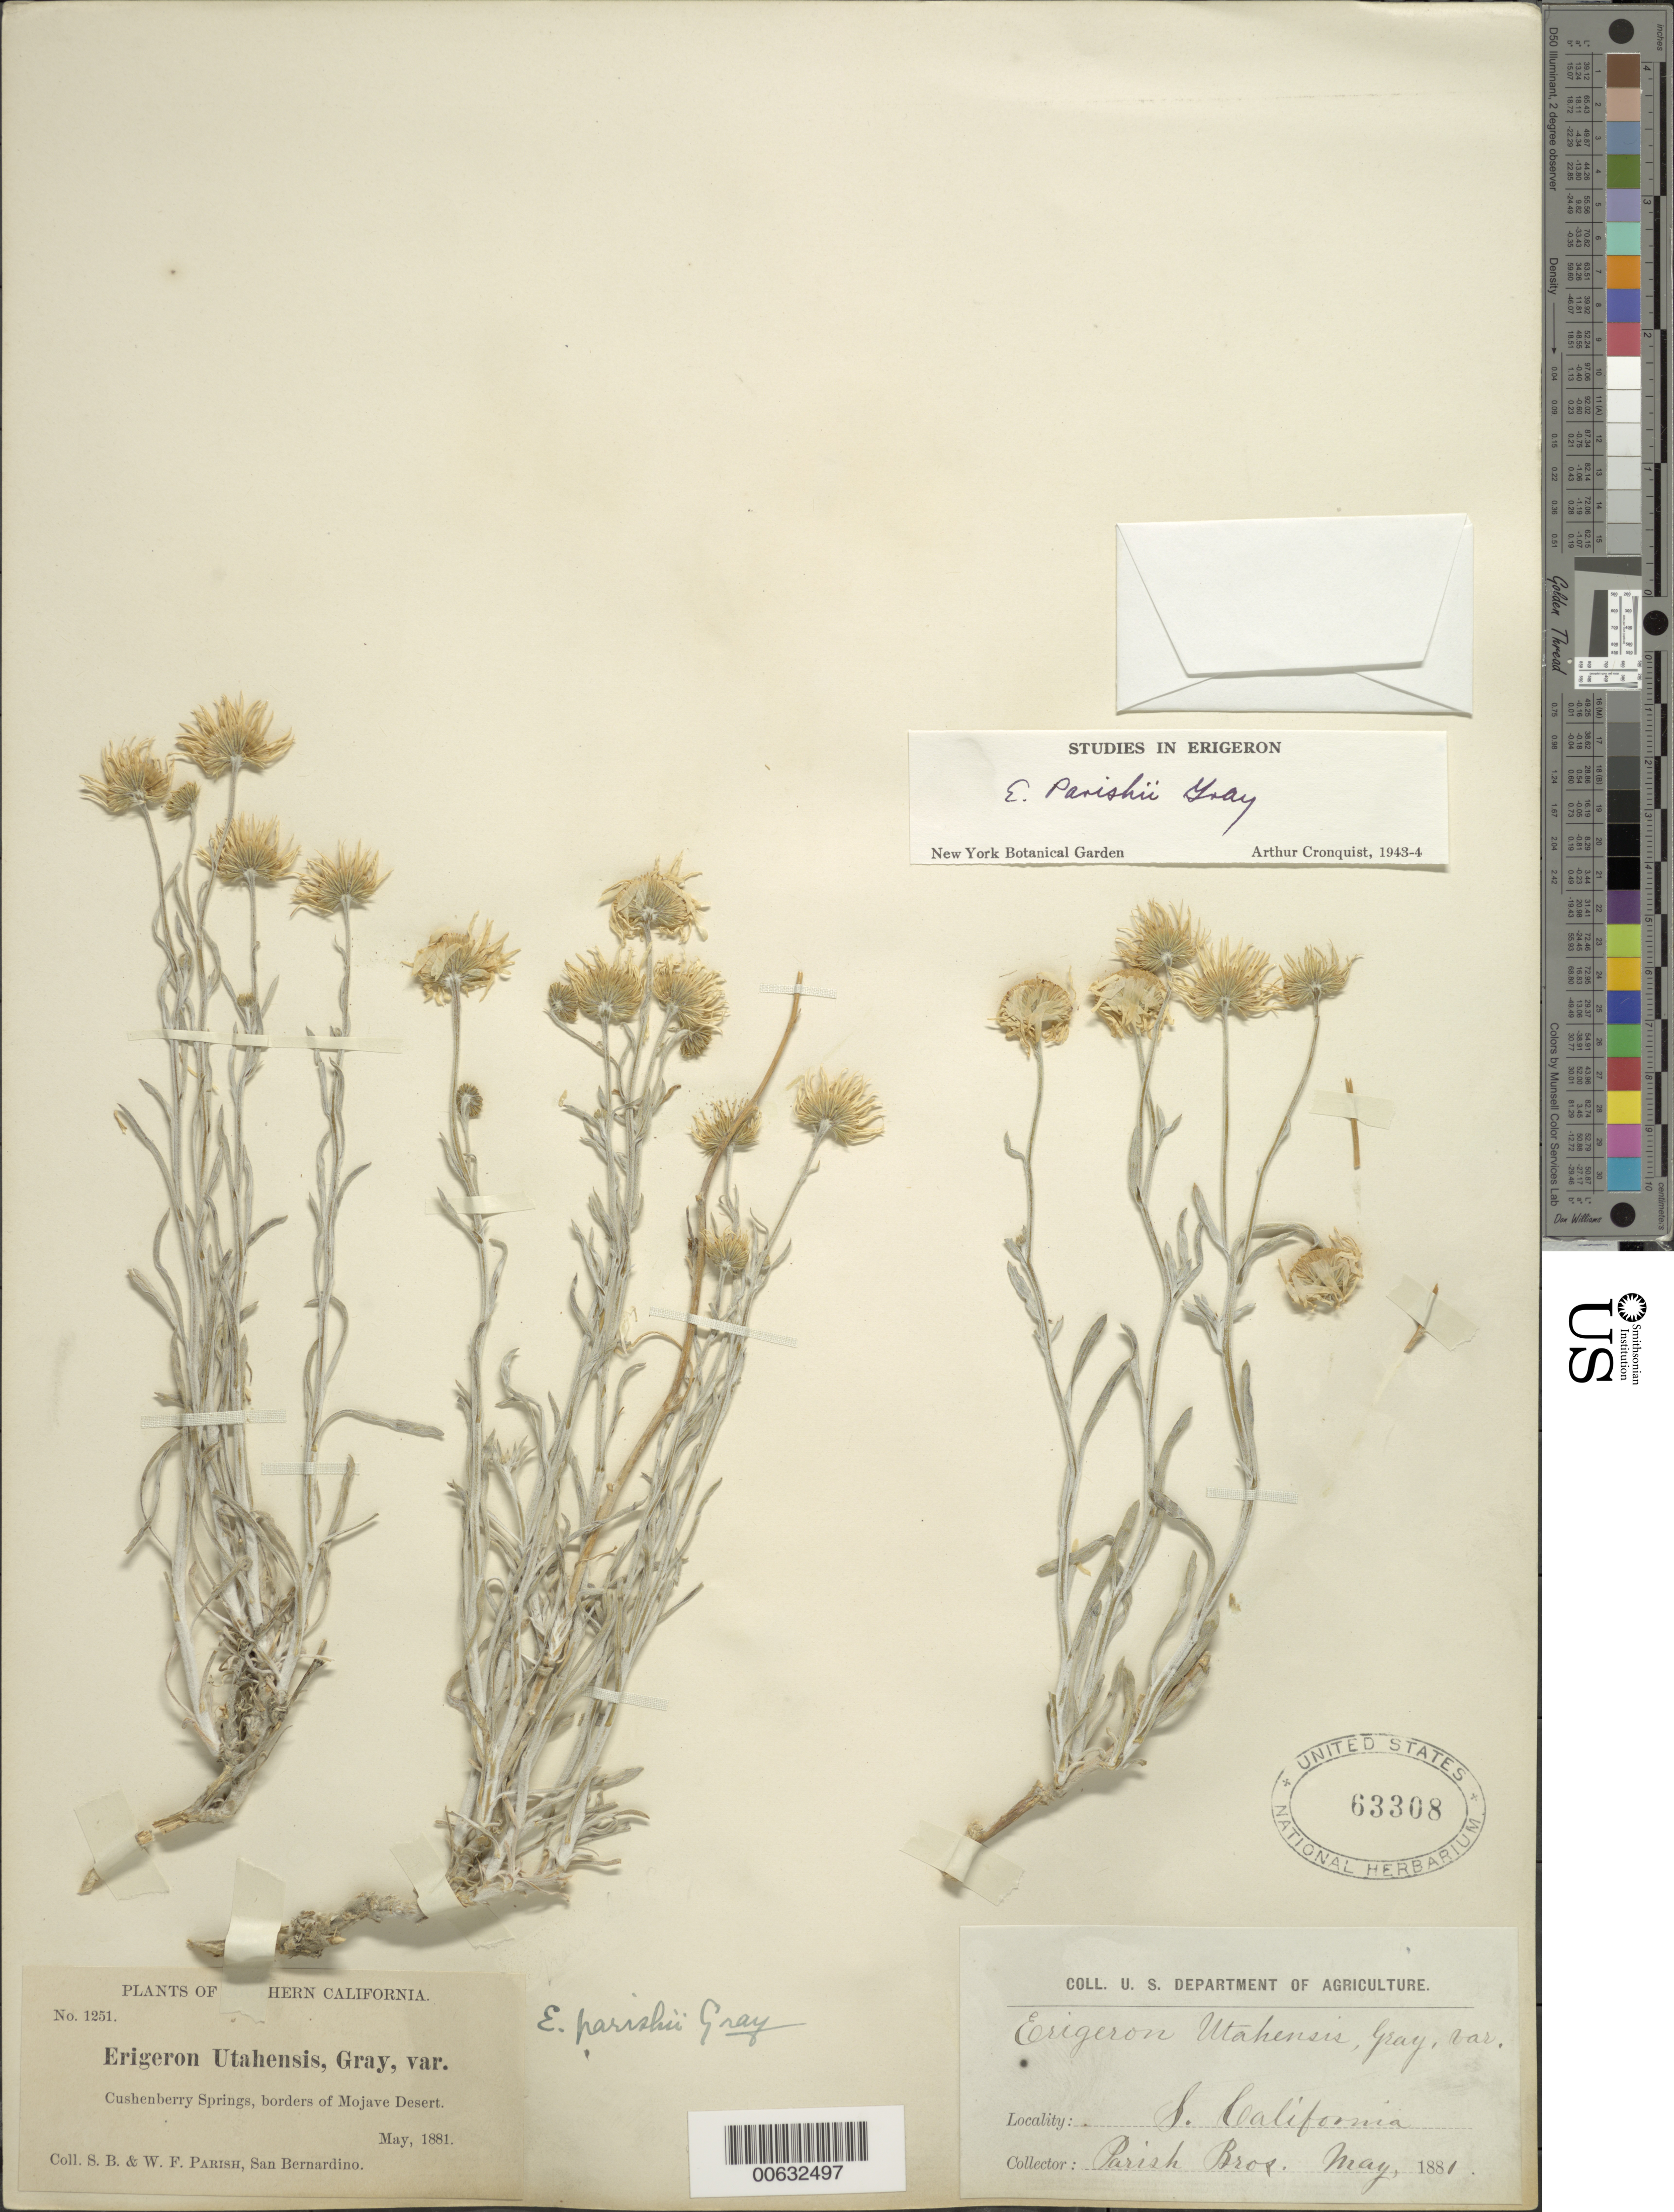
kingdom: Plantae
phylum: Tracheophyta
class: Magnoliopsida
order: Asterales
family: Asteraceae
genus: Erigeron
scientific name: Erigeron parishii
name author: A. Gray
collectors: S. B. Parish & W. F. Parish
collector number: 1251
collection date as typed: May 1881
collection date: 1881-05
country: United States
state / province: California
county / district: San Bernardino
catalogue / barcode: US 63308